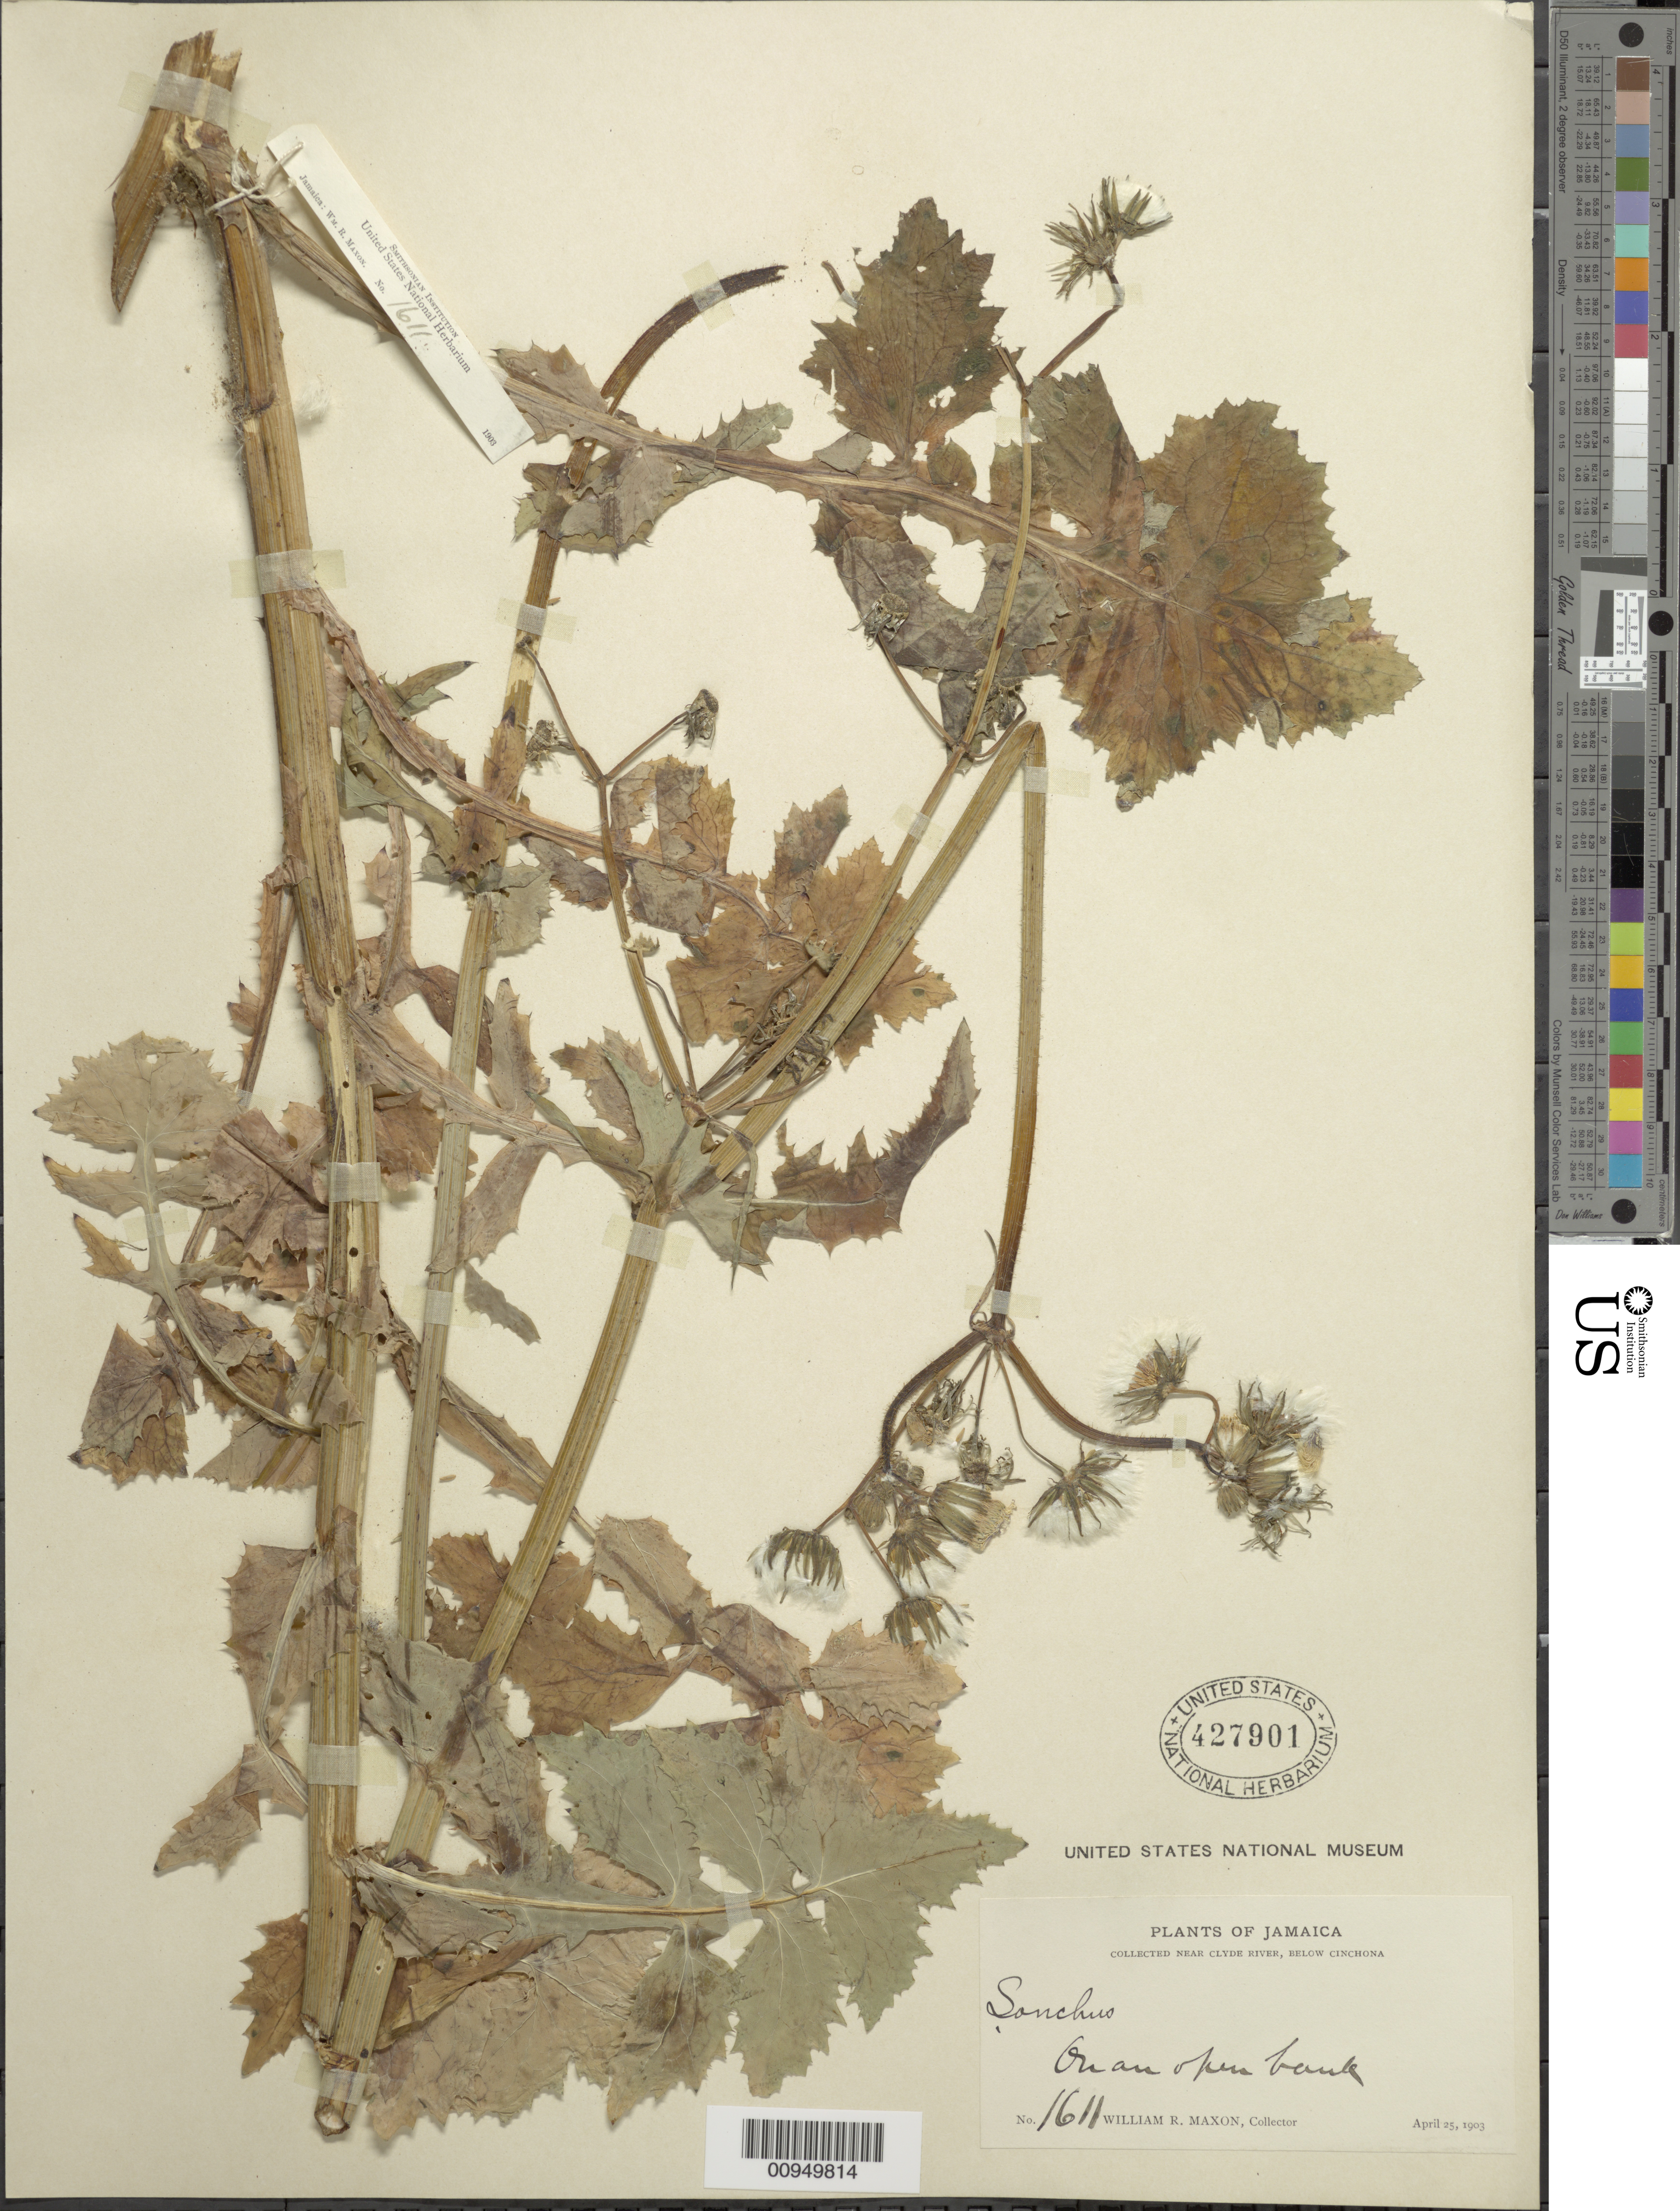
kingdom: Plantae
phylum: Tracheophyta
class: Magnoliopsida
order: Asterales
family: Asteraceae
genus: Sonchus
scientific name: Sonchus oleraceus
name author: L.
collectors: W. R. Maxon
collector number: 1611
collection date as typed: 25 Apr 1903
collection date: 1903-04-25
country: Jamaica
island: Jamaica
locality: Near Clyde River, below Cinchona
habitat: On an open bank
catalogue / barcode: US 427901